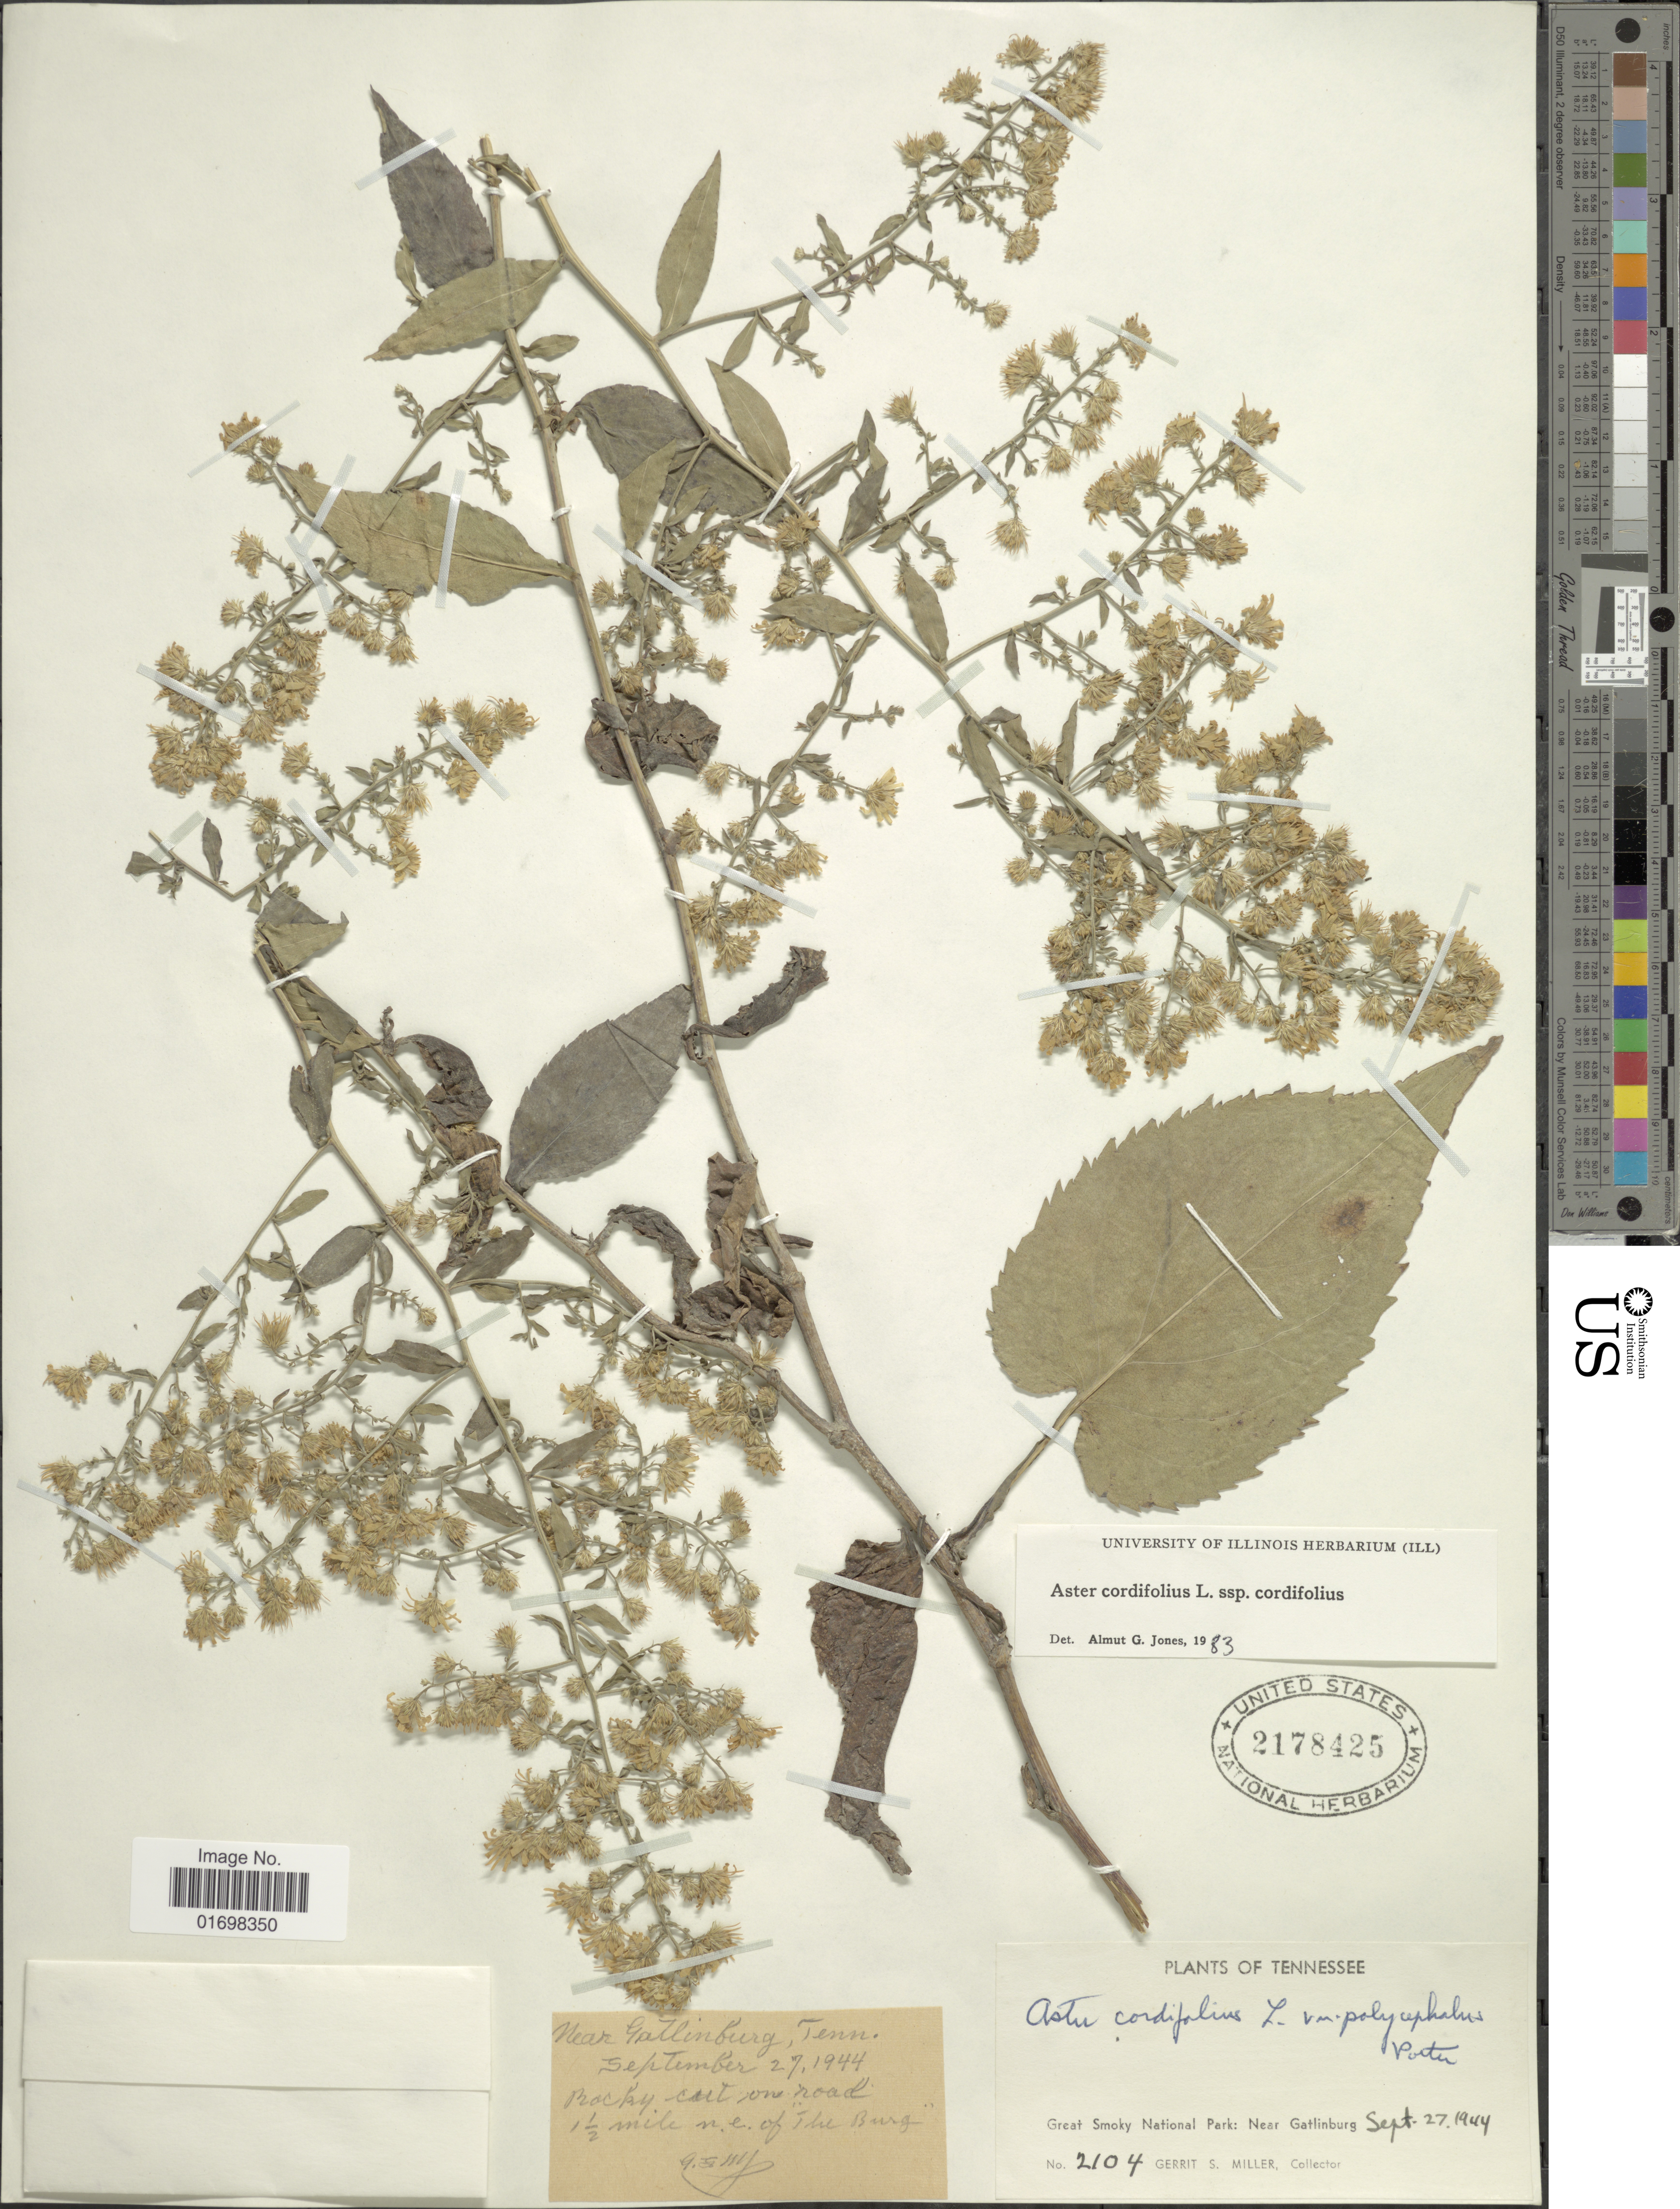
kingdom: Plantae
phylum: Tracheophyta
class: Magnoliopsida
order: Asterales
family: Asteraceae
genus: Symphyotrichum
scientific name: Symphyotrichum cordifolium var. cordifolium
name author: (L.) G.L. Nesom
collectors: G. S. Miller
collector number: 2104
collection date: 1944-09-27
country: United States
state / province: Tennessee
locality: Great Smoky National Park: Near Gatlinburg.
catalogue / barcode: US 2178425